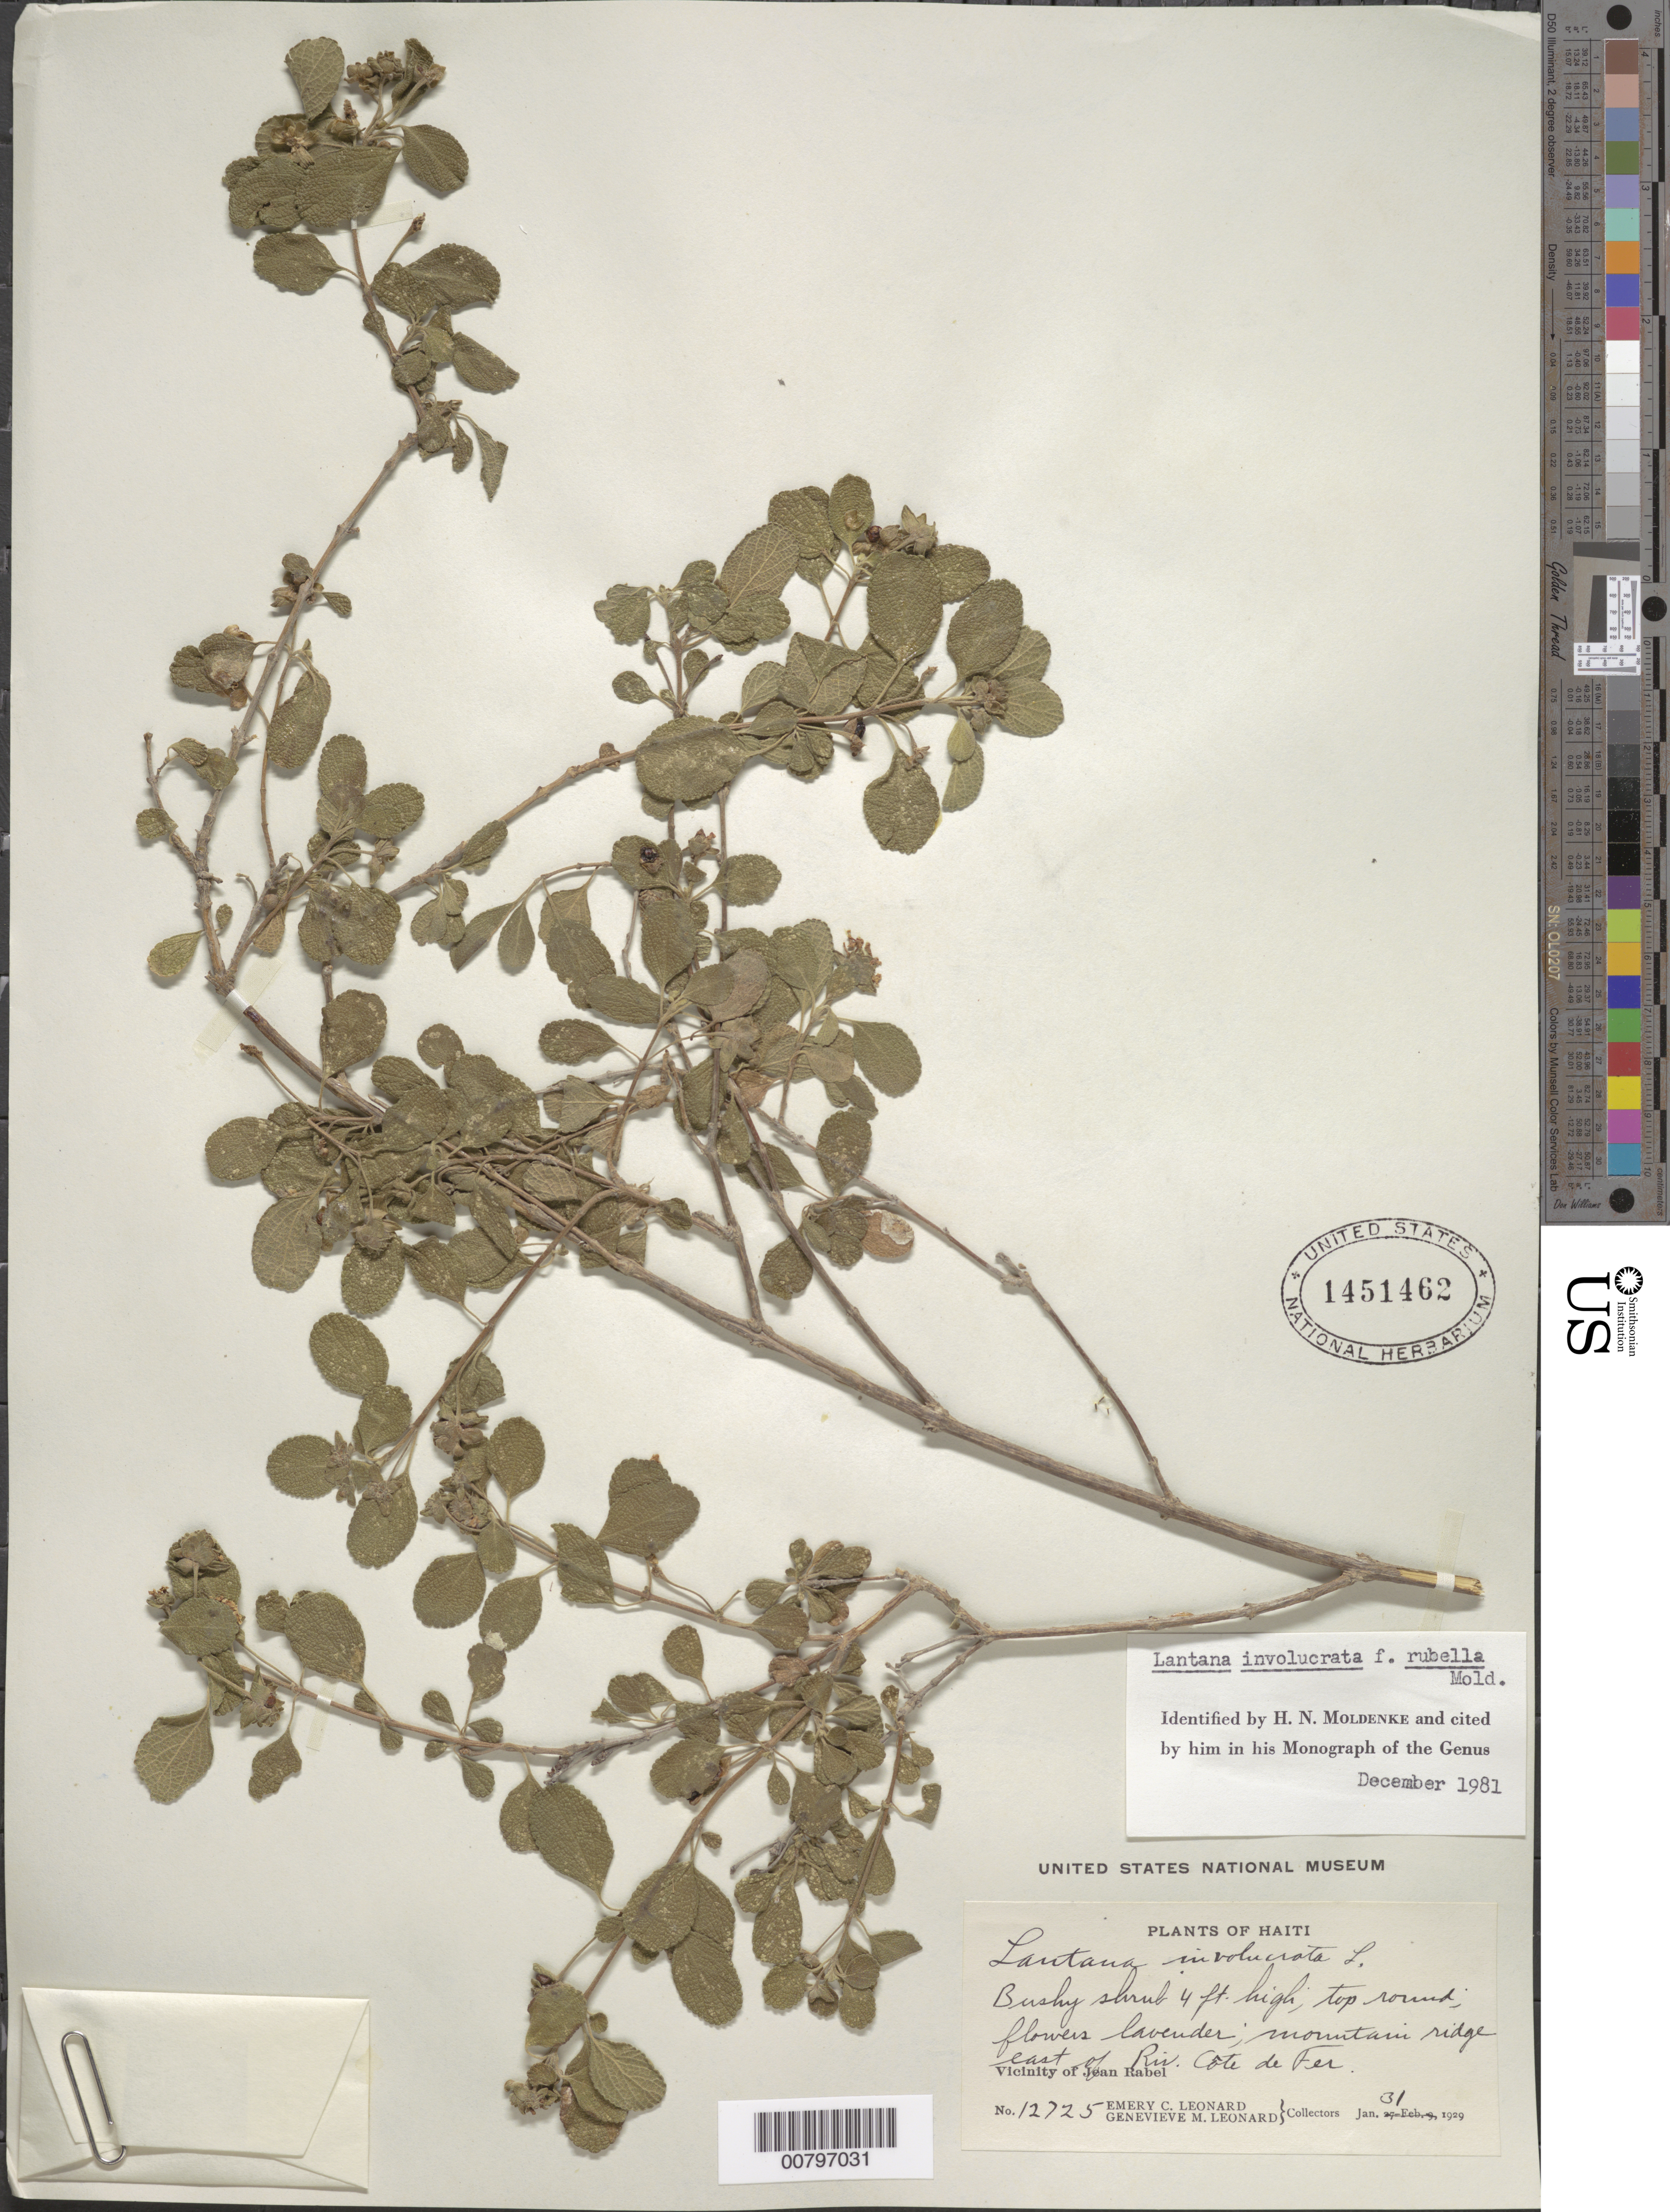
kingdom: Plantae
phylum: Tracheophyta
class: Magnoliopsida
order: Lamiales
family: Verbenaceae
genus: Lantana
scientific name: Lantana involucrata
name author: L.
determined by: Moldenke, H. N.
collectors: E. C. Leonard & G. M. Leonard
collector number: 12725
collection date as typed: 31 Jan 1929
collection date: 1929-01-31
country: Haiti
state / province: Nord-Ouest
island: Hispaniola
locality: Vicinity of Jean Rabel, mountain ridge E of Riv. Côte de Fer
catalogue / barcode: US 1451462